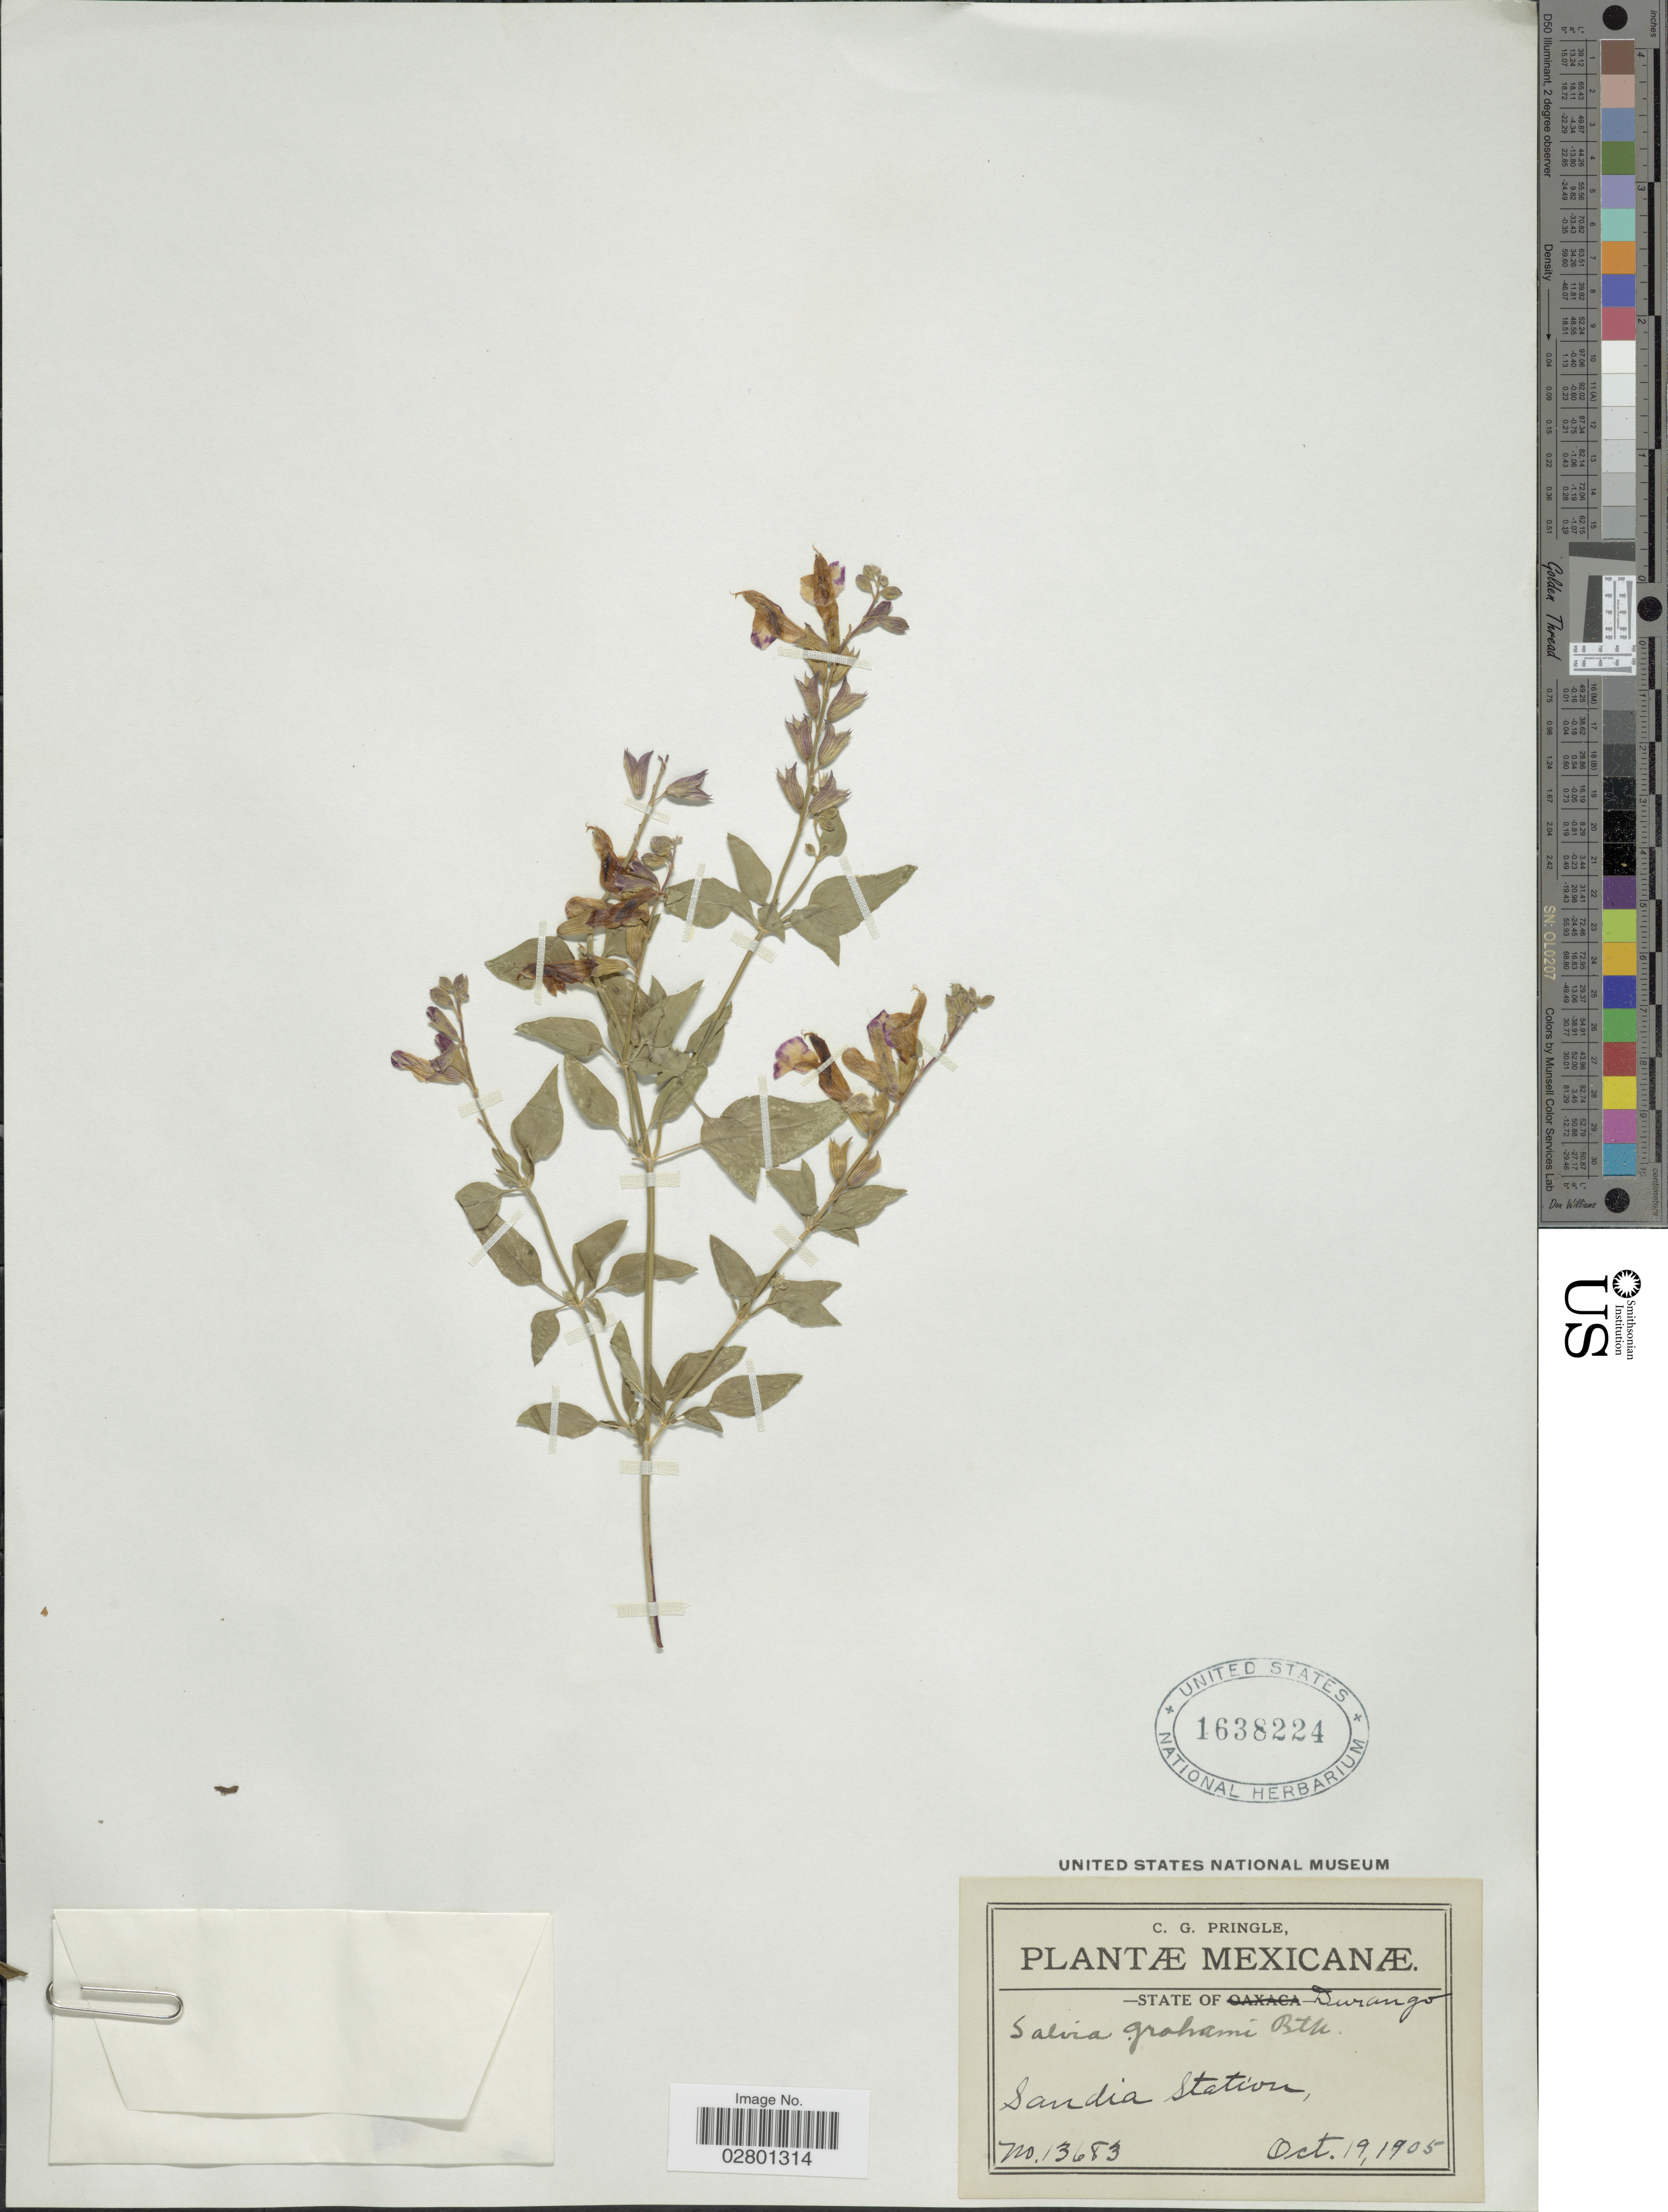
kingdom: Plantae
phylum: Tracheophyta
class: Magnoliopsida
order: Lamiales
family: Lamiaceae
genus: Salvia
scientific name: Salvia grahami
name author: Benth.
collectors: C. G. Pringle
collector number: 13683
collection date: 1905-10-19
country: Mexico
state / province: Durango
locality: Mexicanæ. Sandia Station.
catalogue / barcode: US 1638224